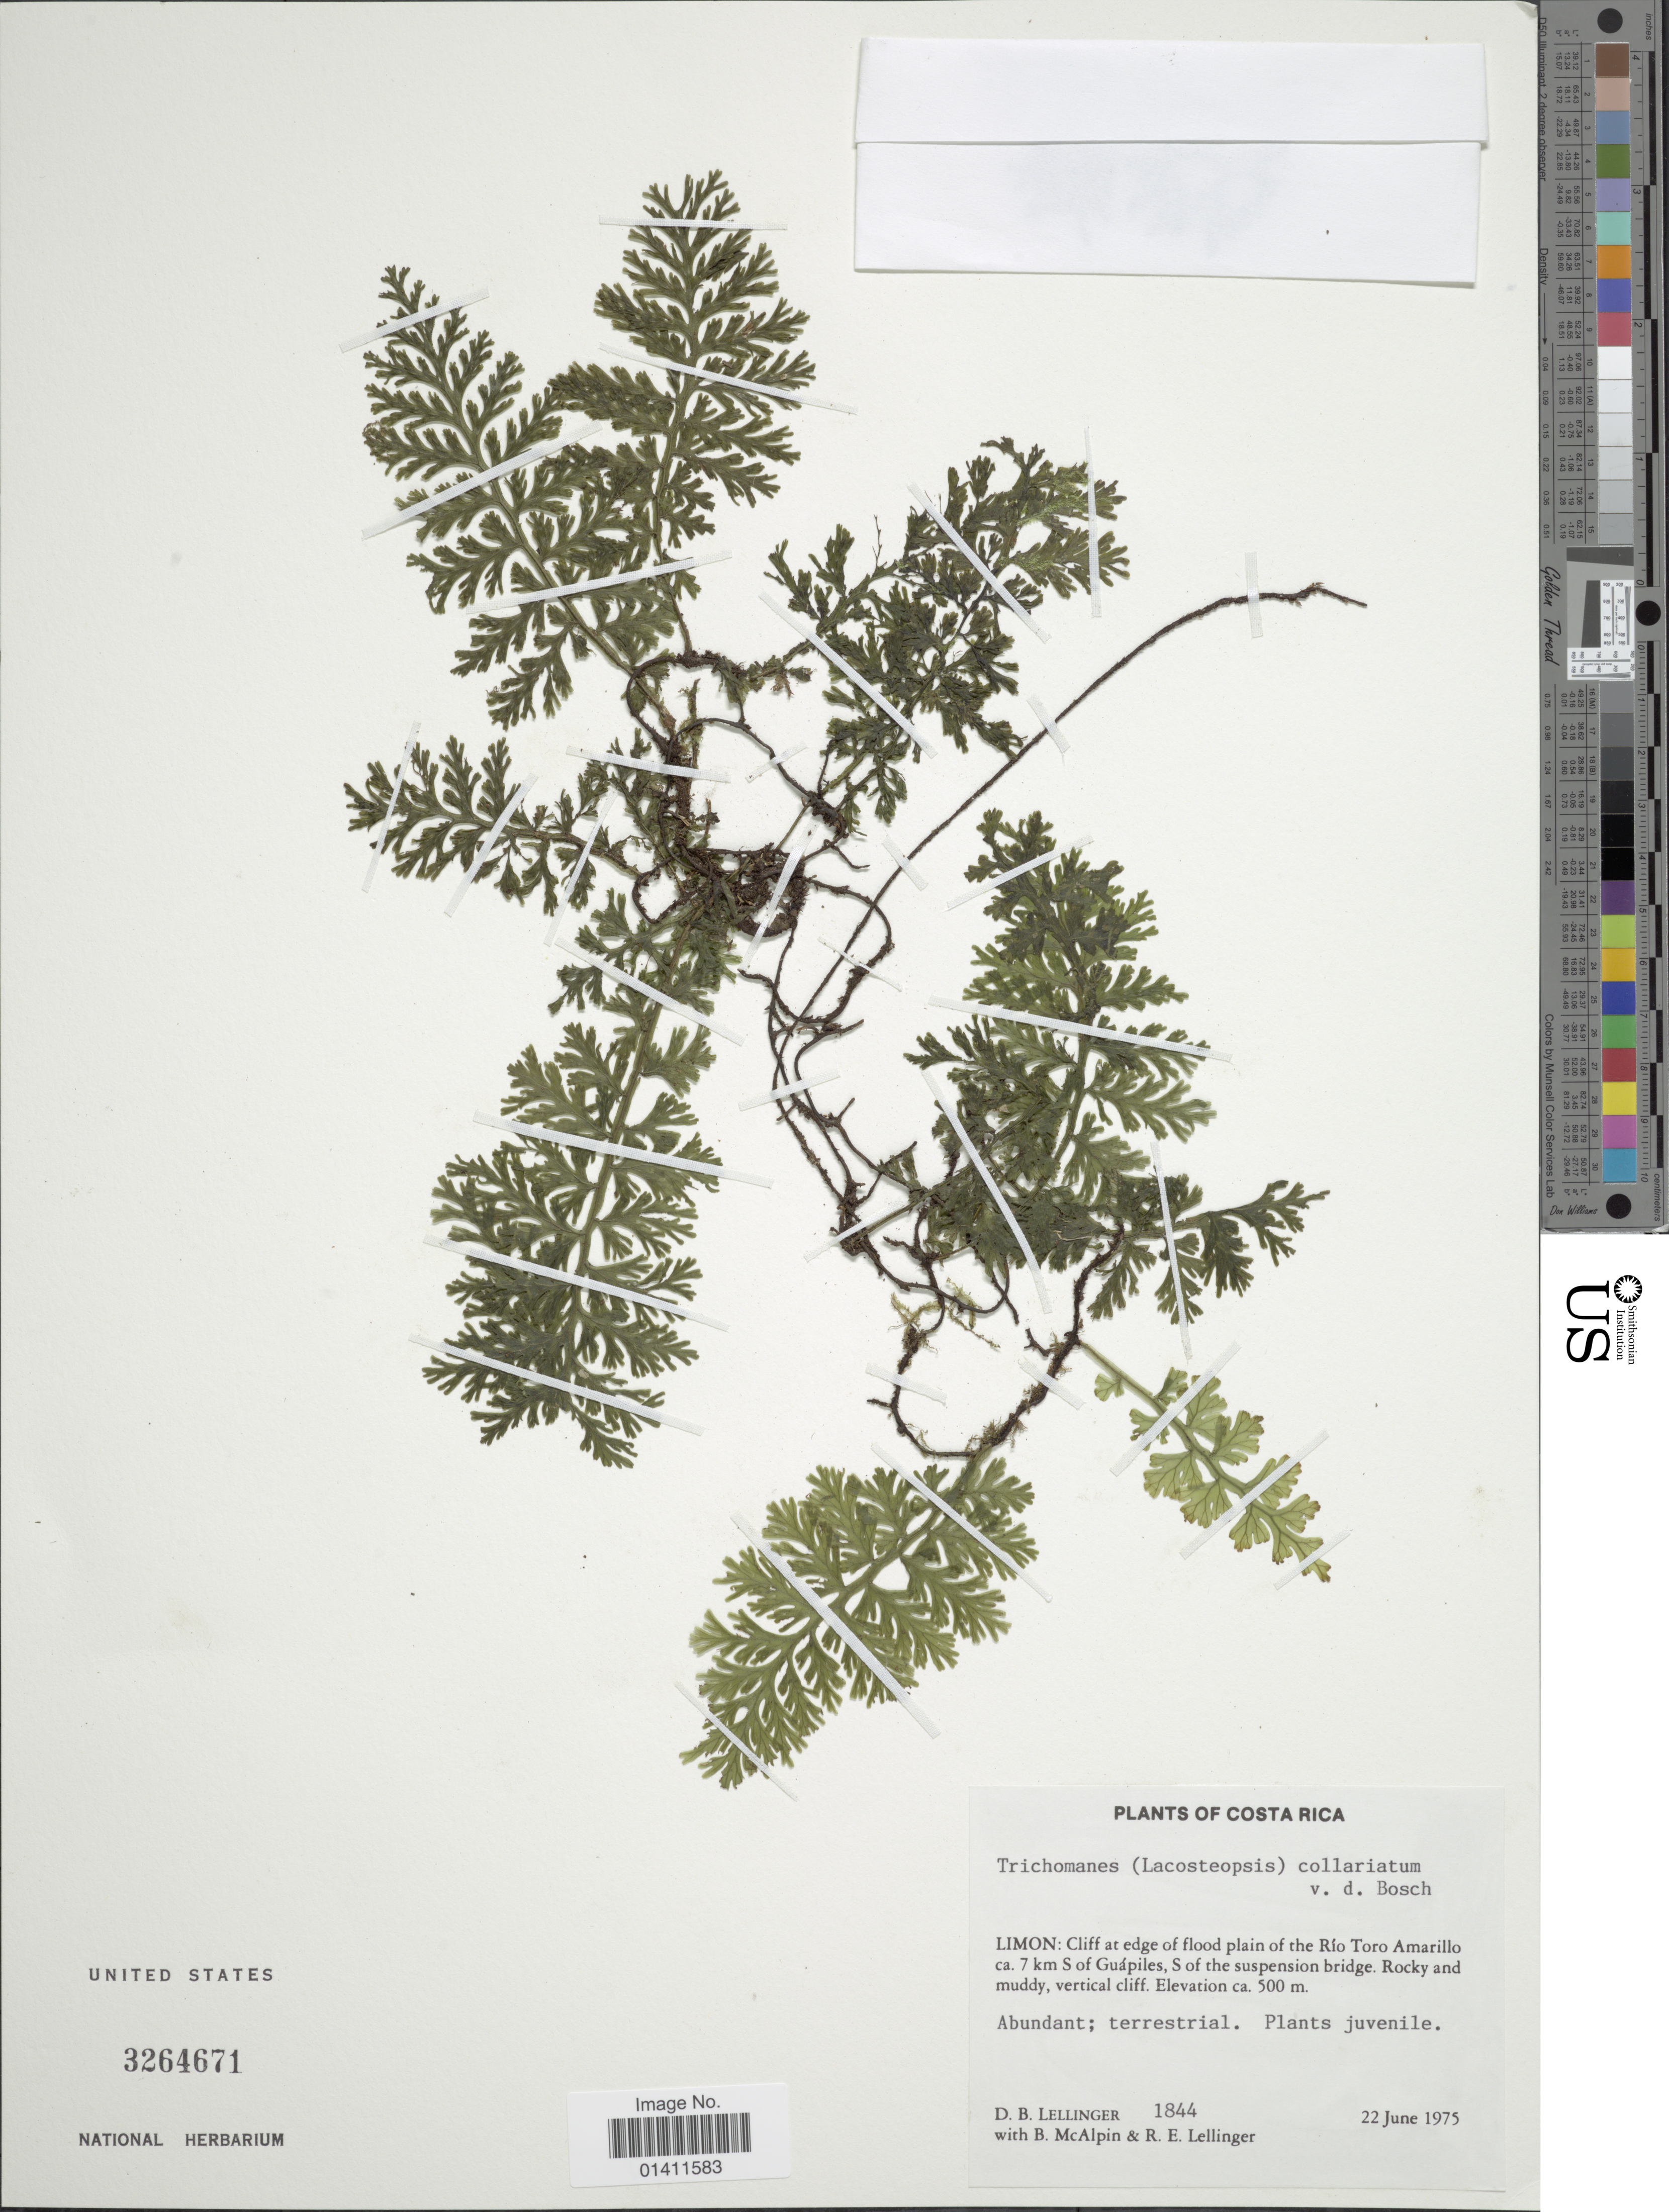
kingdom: Plantae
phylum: Tracheophyta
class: Polypodiopsida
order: Hymenophyllales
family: Hymenophyllaceae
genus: Vandenboschia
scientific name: Vandenboschia collariata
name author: (Bosch) Ebihara & K. Iwats.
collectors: D. B. Lellinger, B. Mcalpin & R. E. Lellinger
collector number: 1844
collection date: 1975-06-22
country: Costa Rica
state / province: Limón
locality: Cliff at edge of flood plain of the Rio Toro Amarillo ca. 7 km S of Guapiles, S of the suspension bridge.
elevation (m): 500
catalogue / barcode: US 3264671